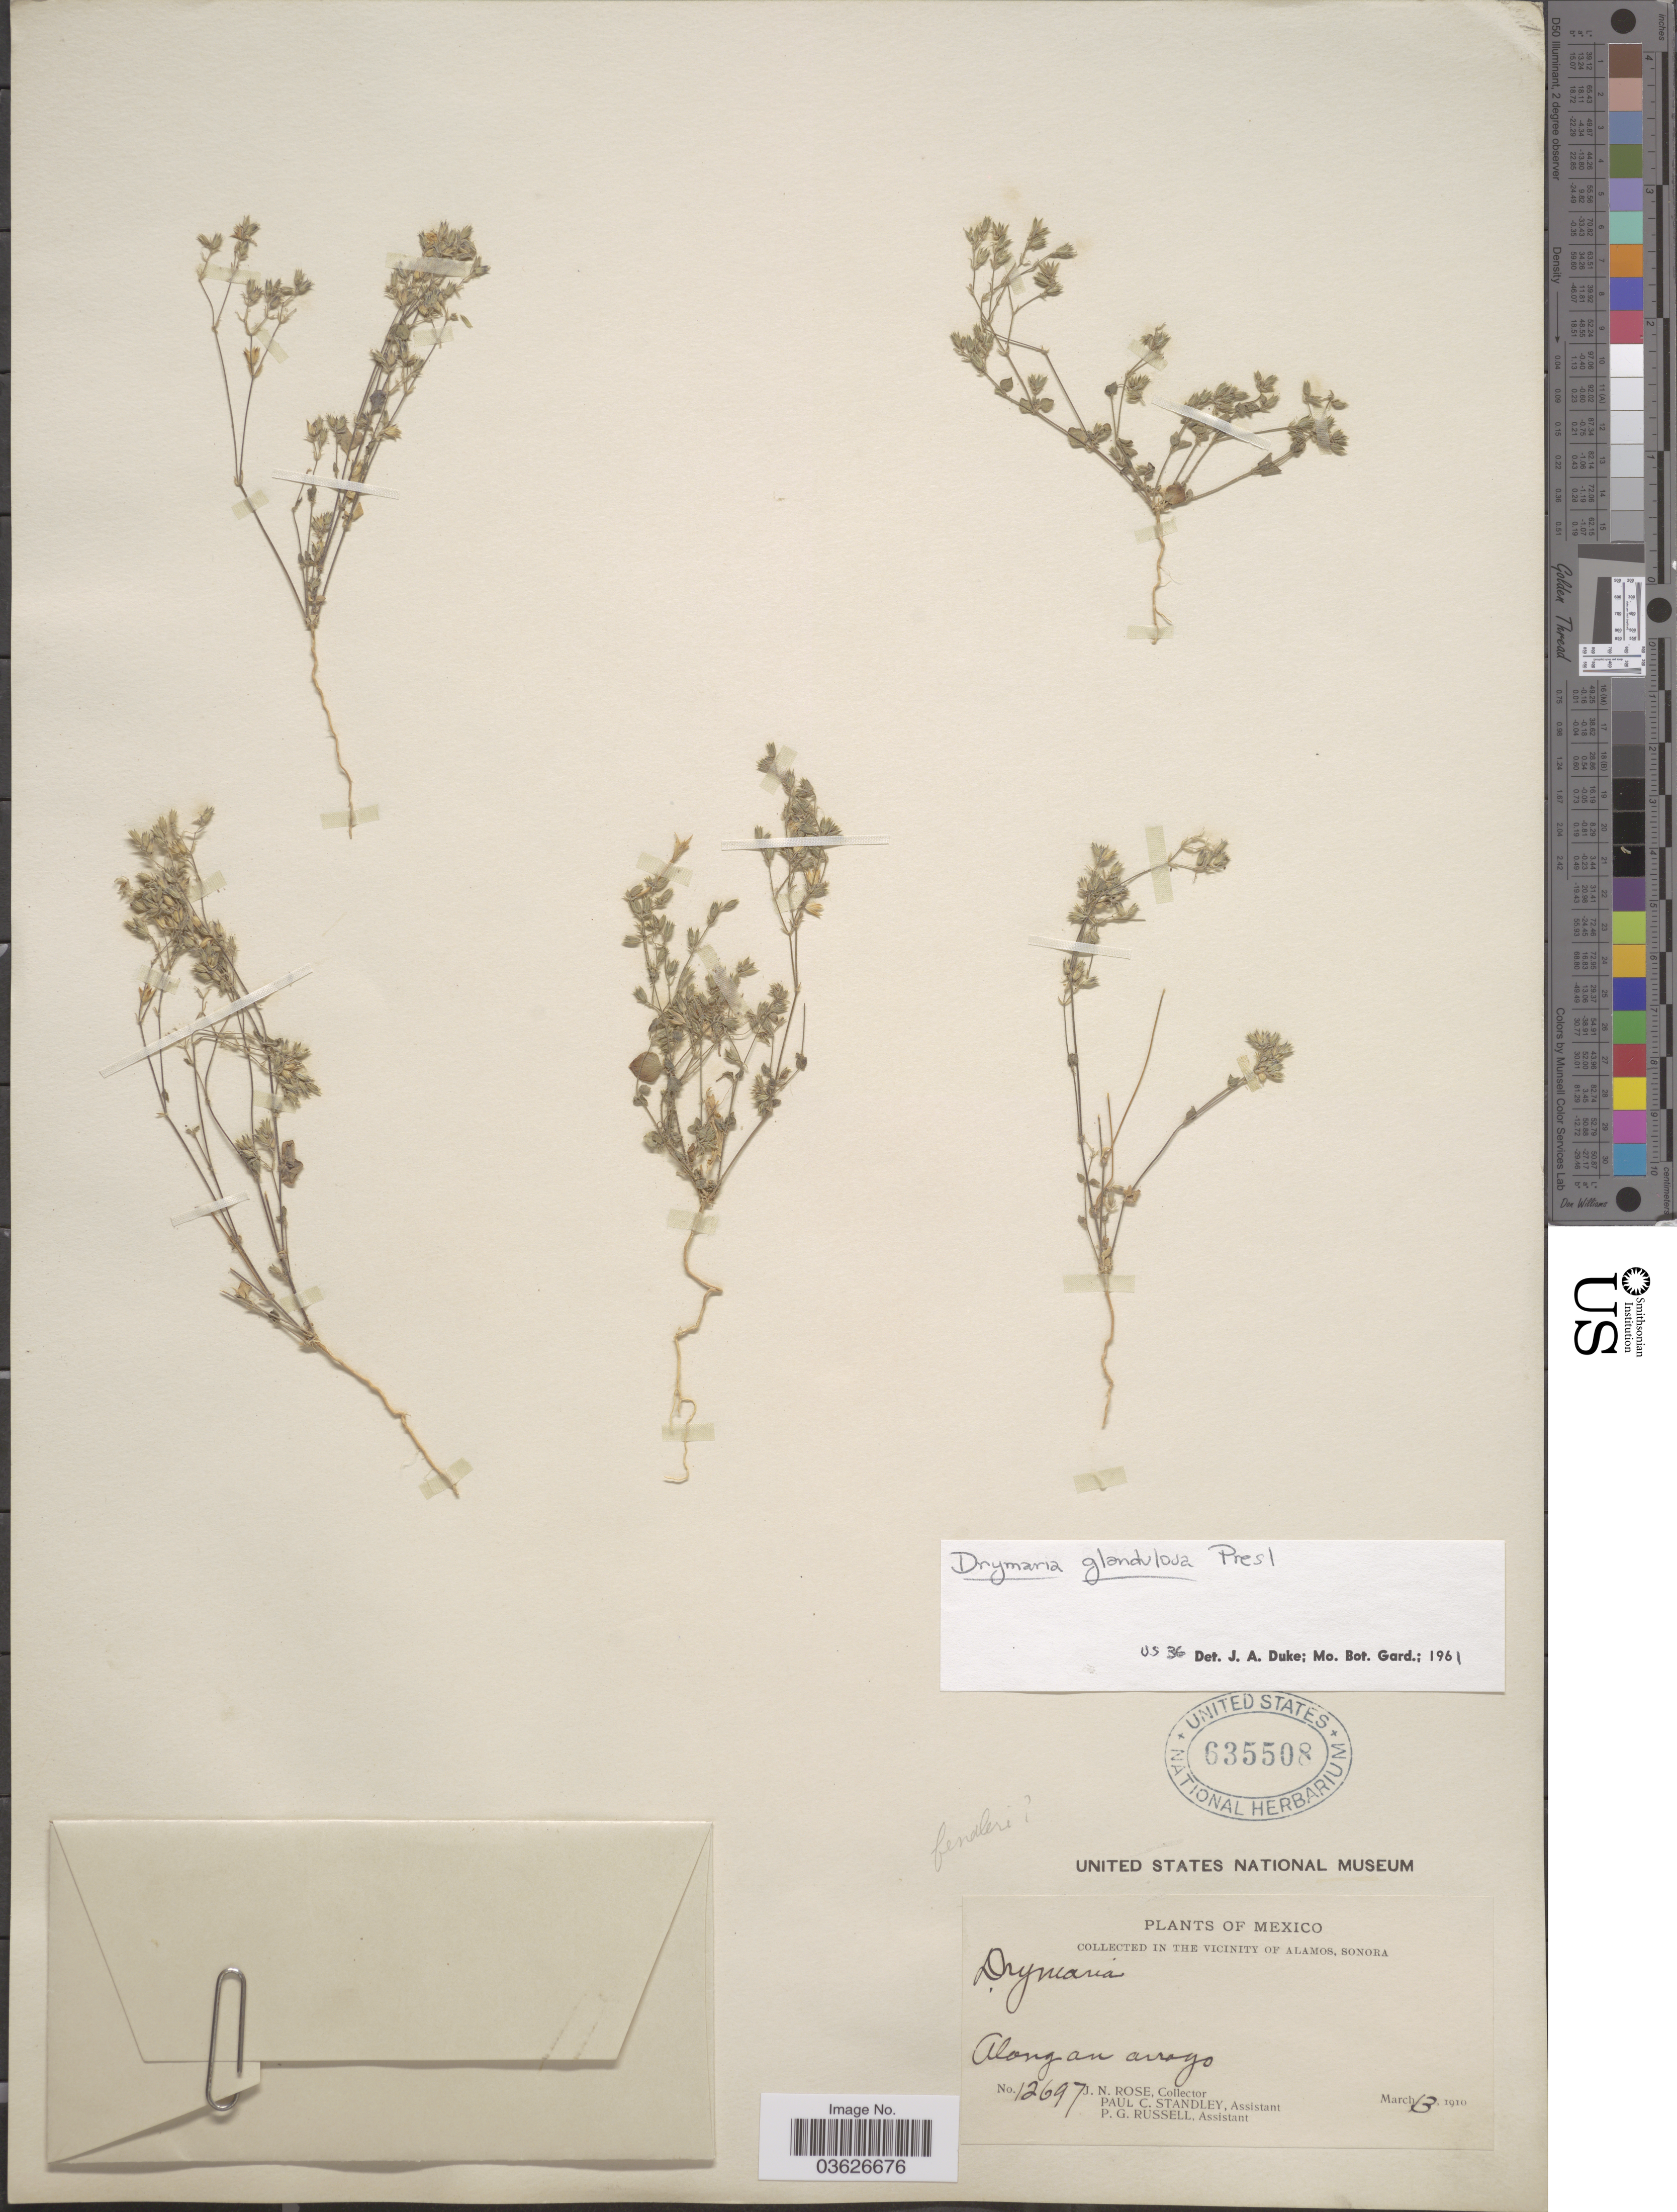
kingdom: Plantae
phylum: Tracheophyta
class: Magnoliopsida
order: Caryophyllales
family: Caryophyllaceae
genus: Drymaria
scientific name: Drymaria glandulosa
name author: Bartl.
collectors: J. N. Rose, P. C. Standley & P. G. Russell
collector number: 12697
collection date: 1910-03-13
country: Mexico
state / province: Sonora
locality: In the vicinity of Alamos.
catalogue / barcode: US 635508